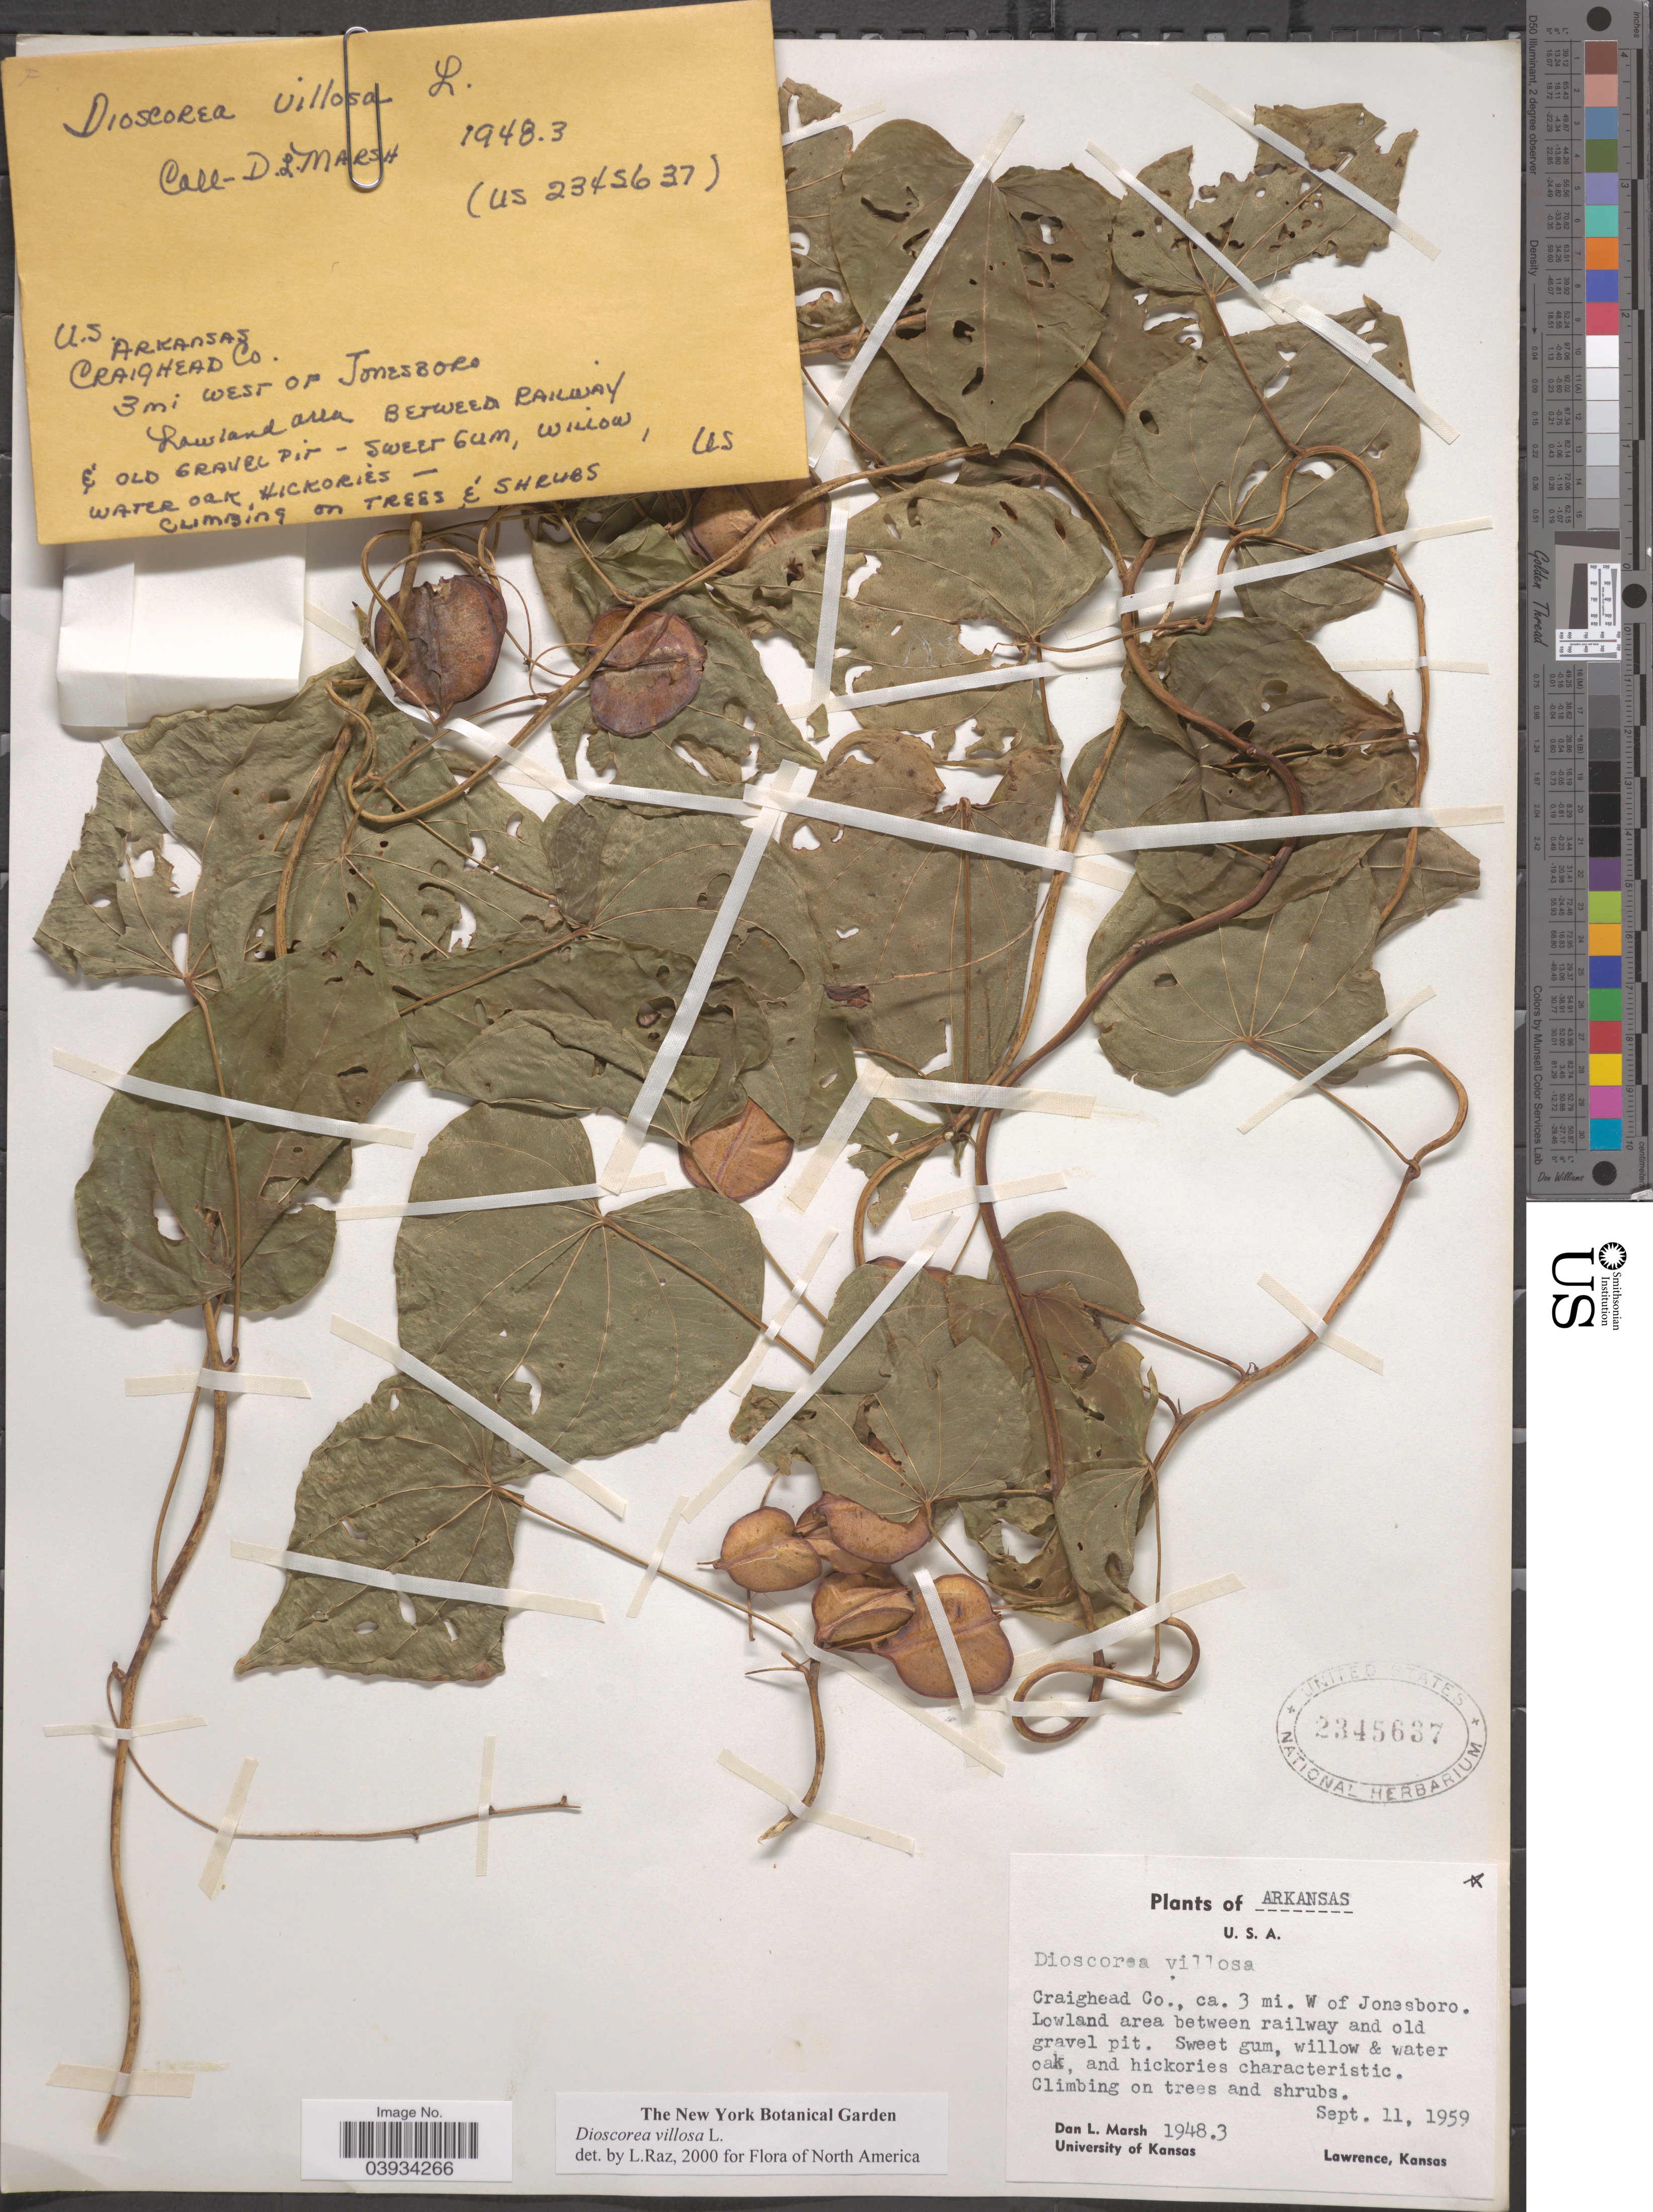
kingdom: Plantae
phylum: Tracheophyta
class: Liliopsida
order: Dioscoreales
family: Dioscoreaceae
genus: Dioscorea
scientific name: Dioscorea villosa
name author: L.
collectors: D. L. Marsh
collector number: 19483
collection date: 1959-09-11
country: United States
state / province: Arkansas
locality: Craighead Co., ca. 3 mi. W of Jonesboro.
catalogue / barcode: US 2345637